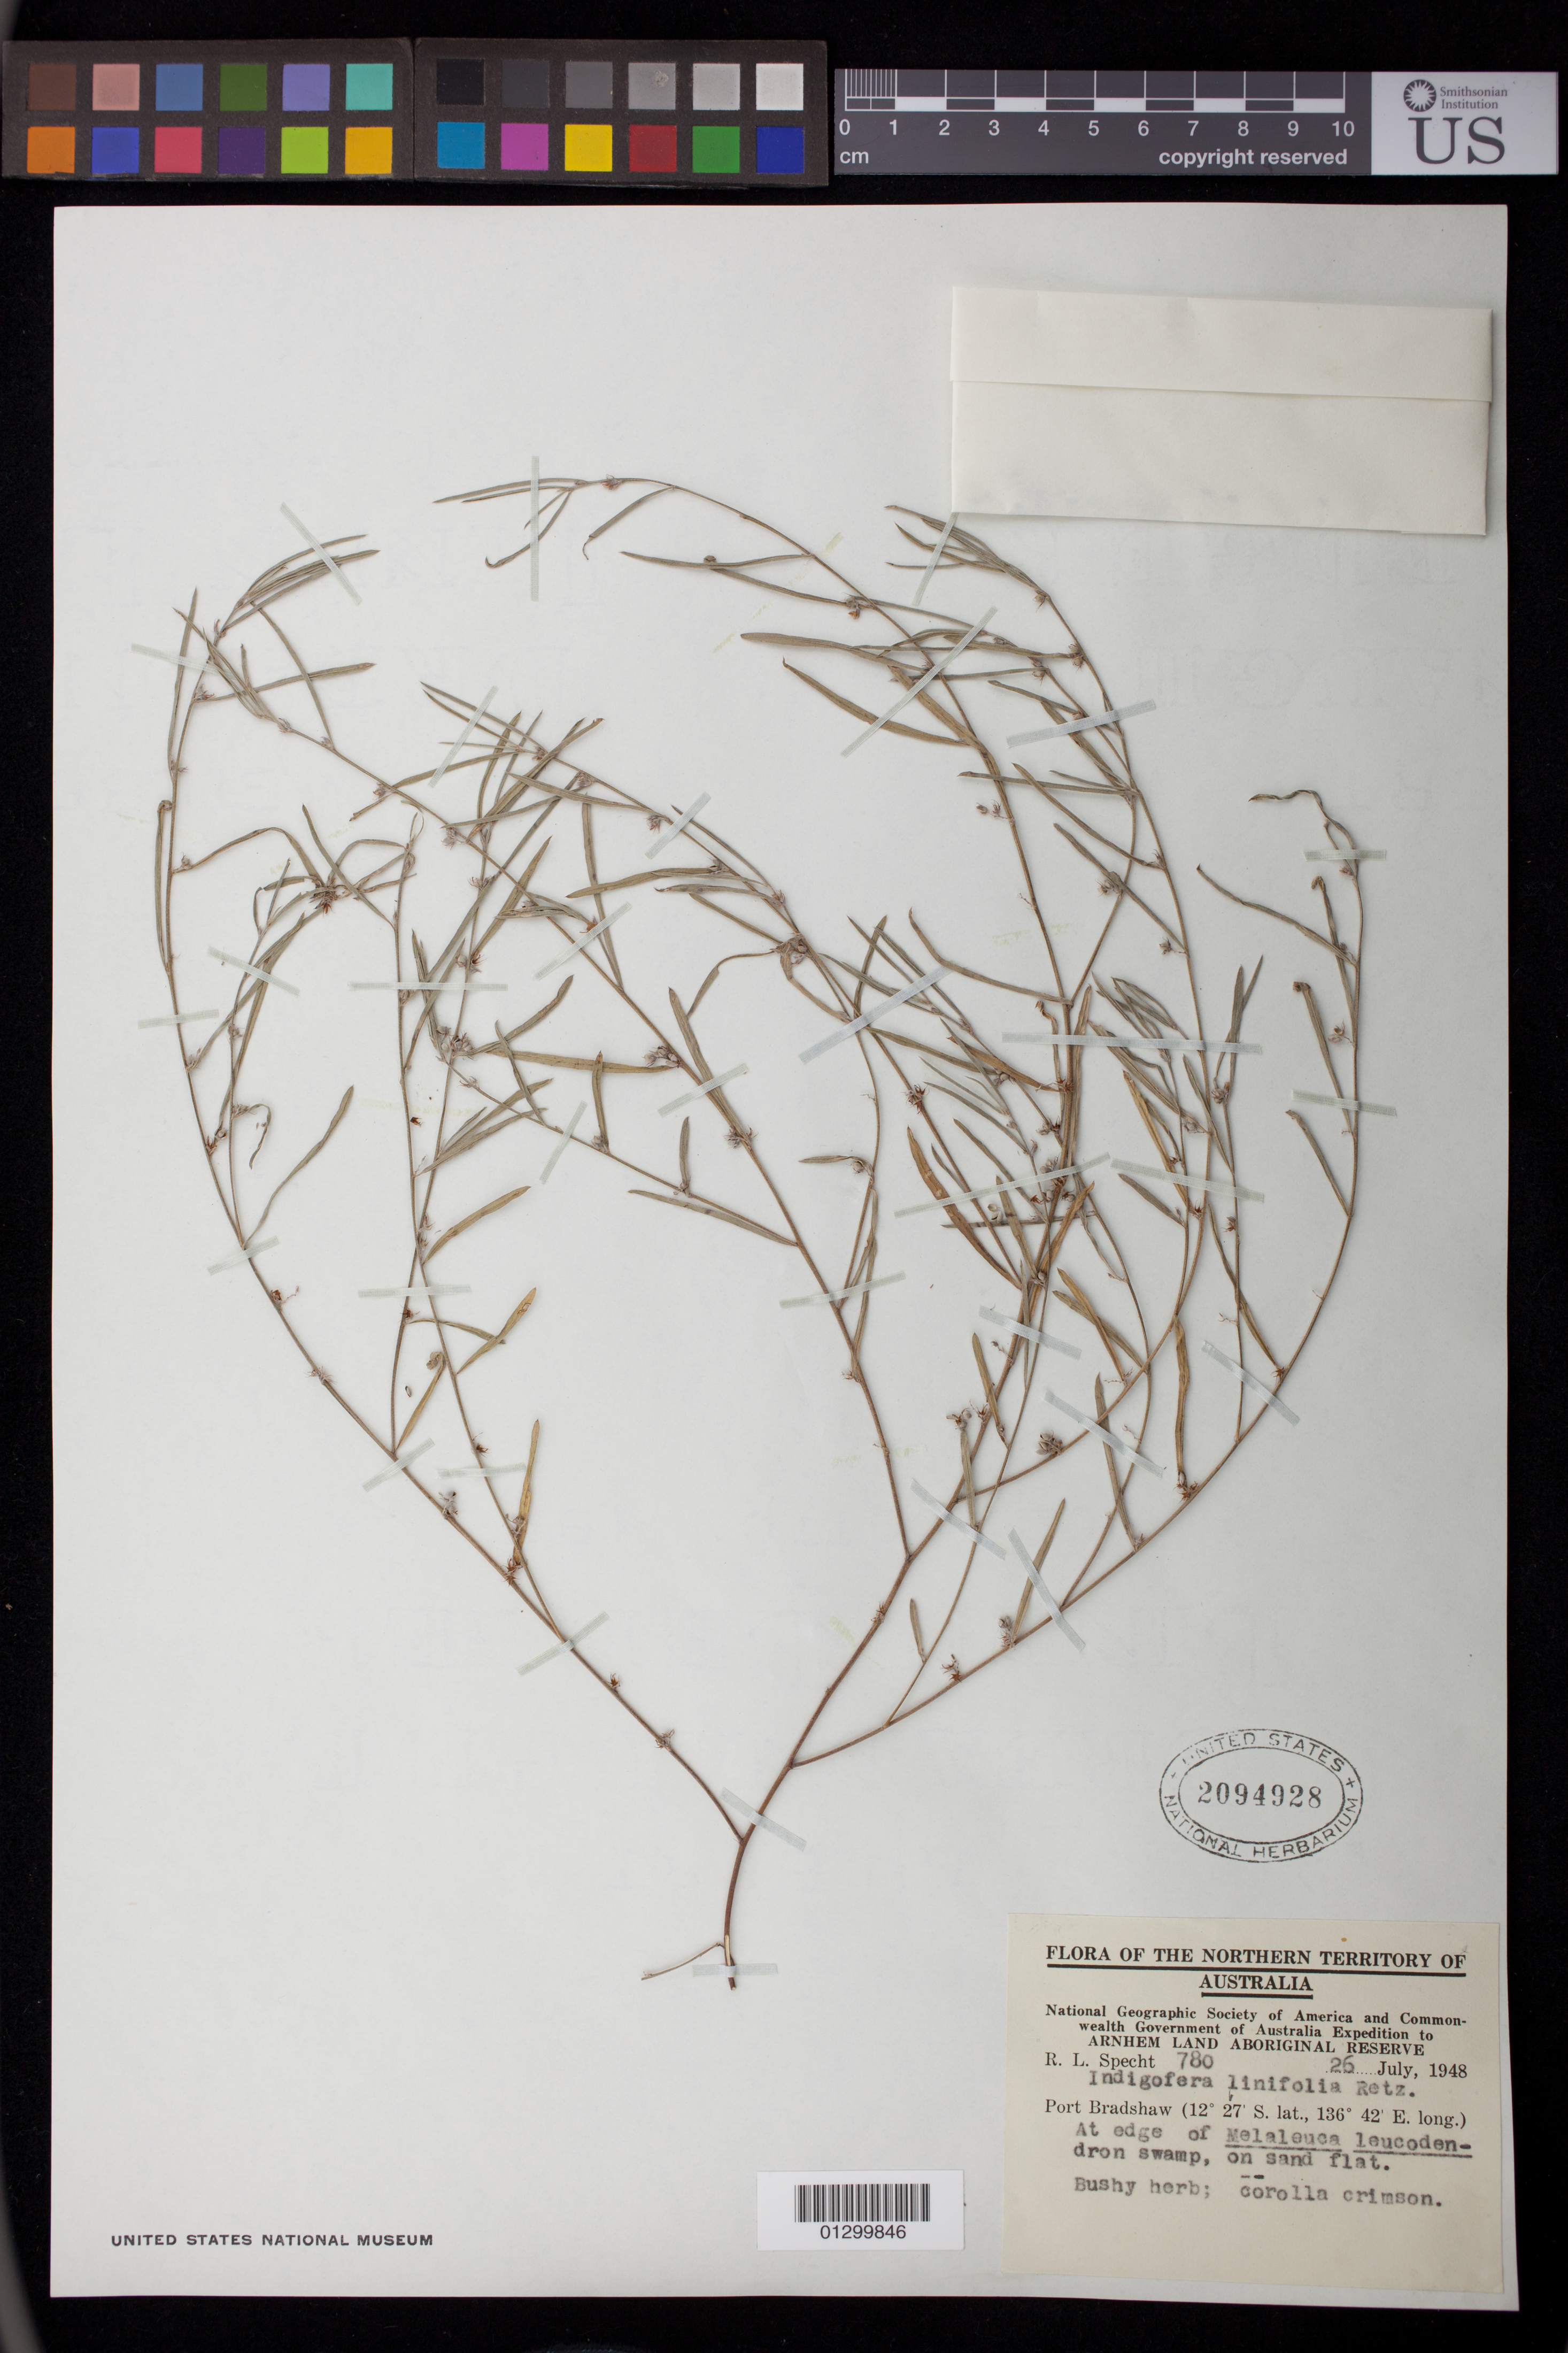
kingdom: Plantae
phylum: Tracheophyta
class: Magnoliopsida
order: Fabales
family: Fabaceae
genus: Indigofera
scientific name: Indigofera linifolia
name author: Retz.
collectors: R. L. Specht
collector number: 780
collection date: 1948-07-26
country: Australia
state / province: Northern Territory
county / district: East Arnhem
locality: Port Bradshaw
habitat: At edge of Melaleuca leucodendron swamp, on sand flat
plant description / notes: Bushy herb; corolla crimson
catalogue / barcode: US 2094928